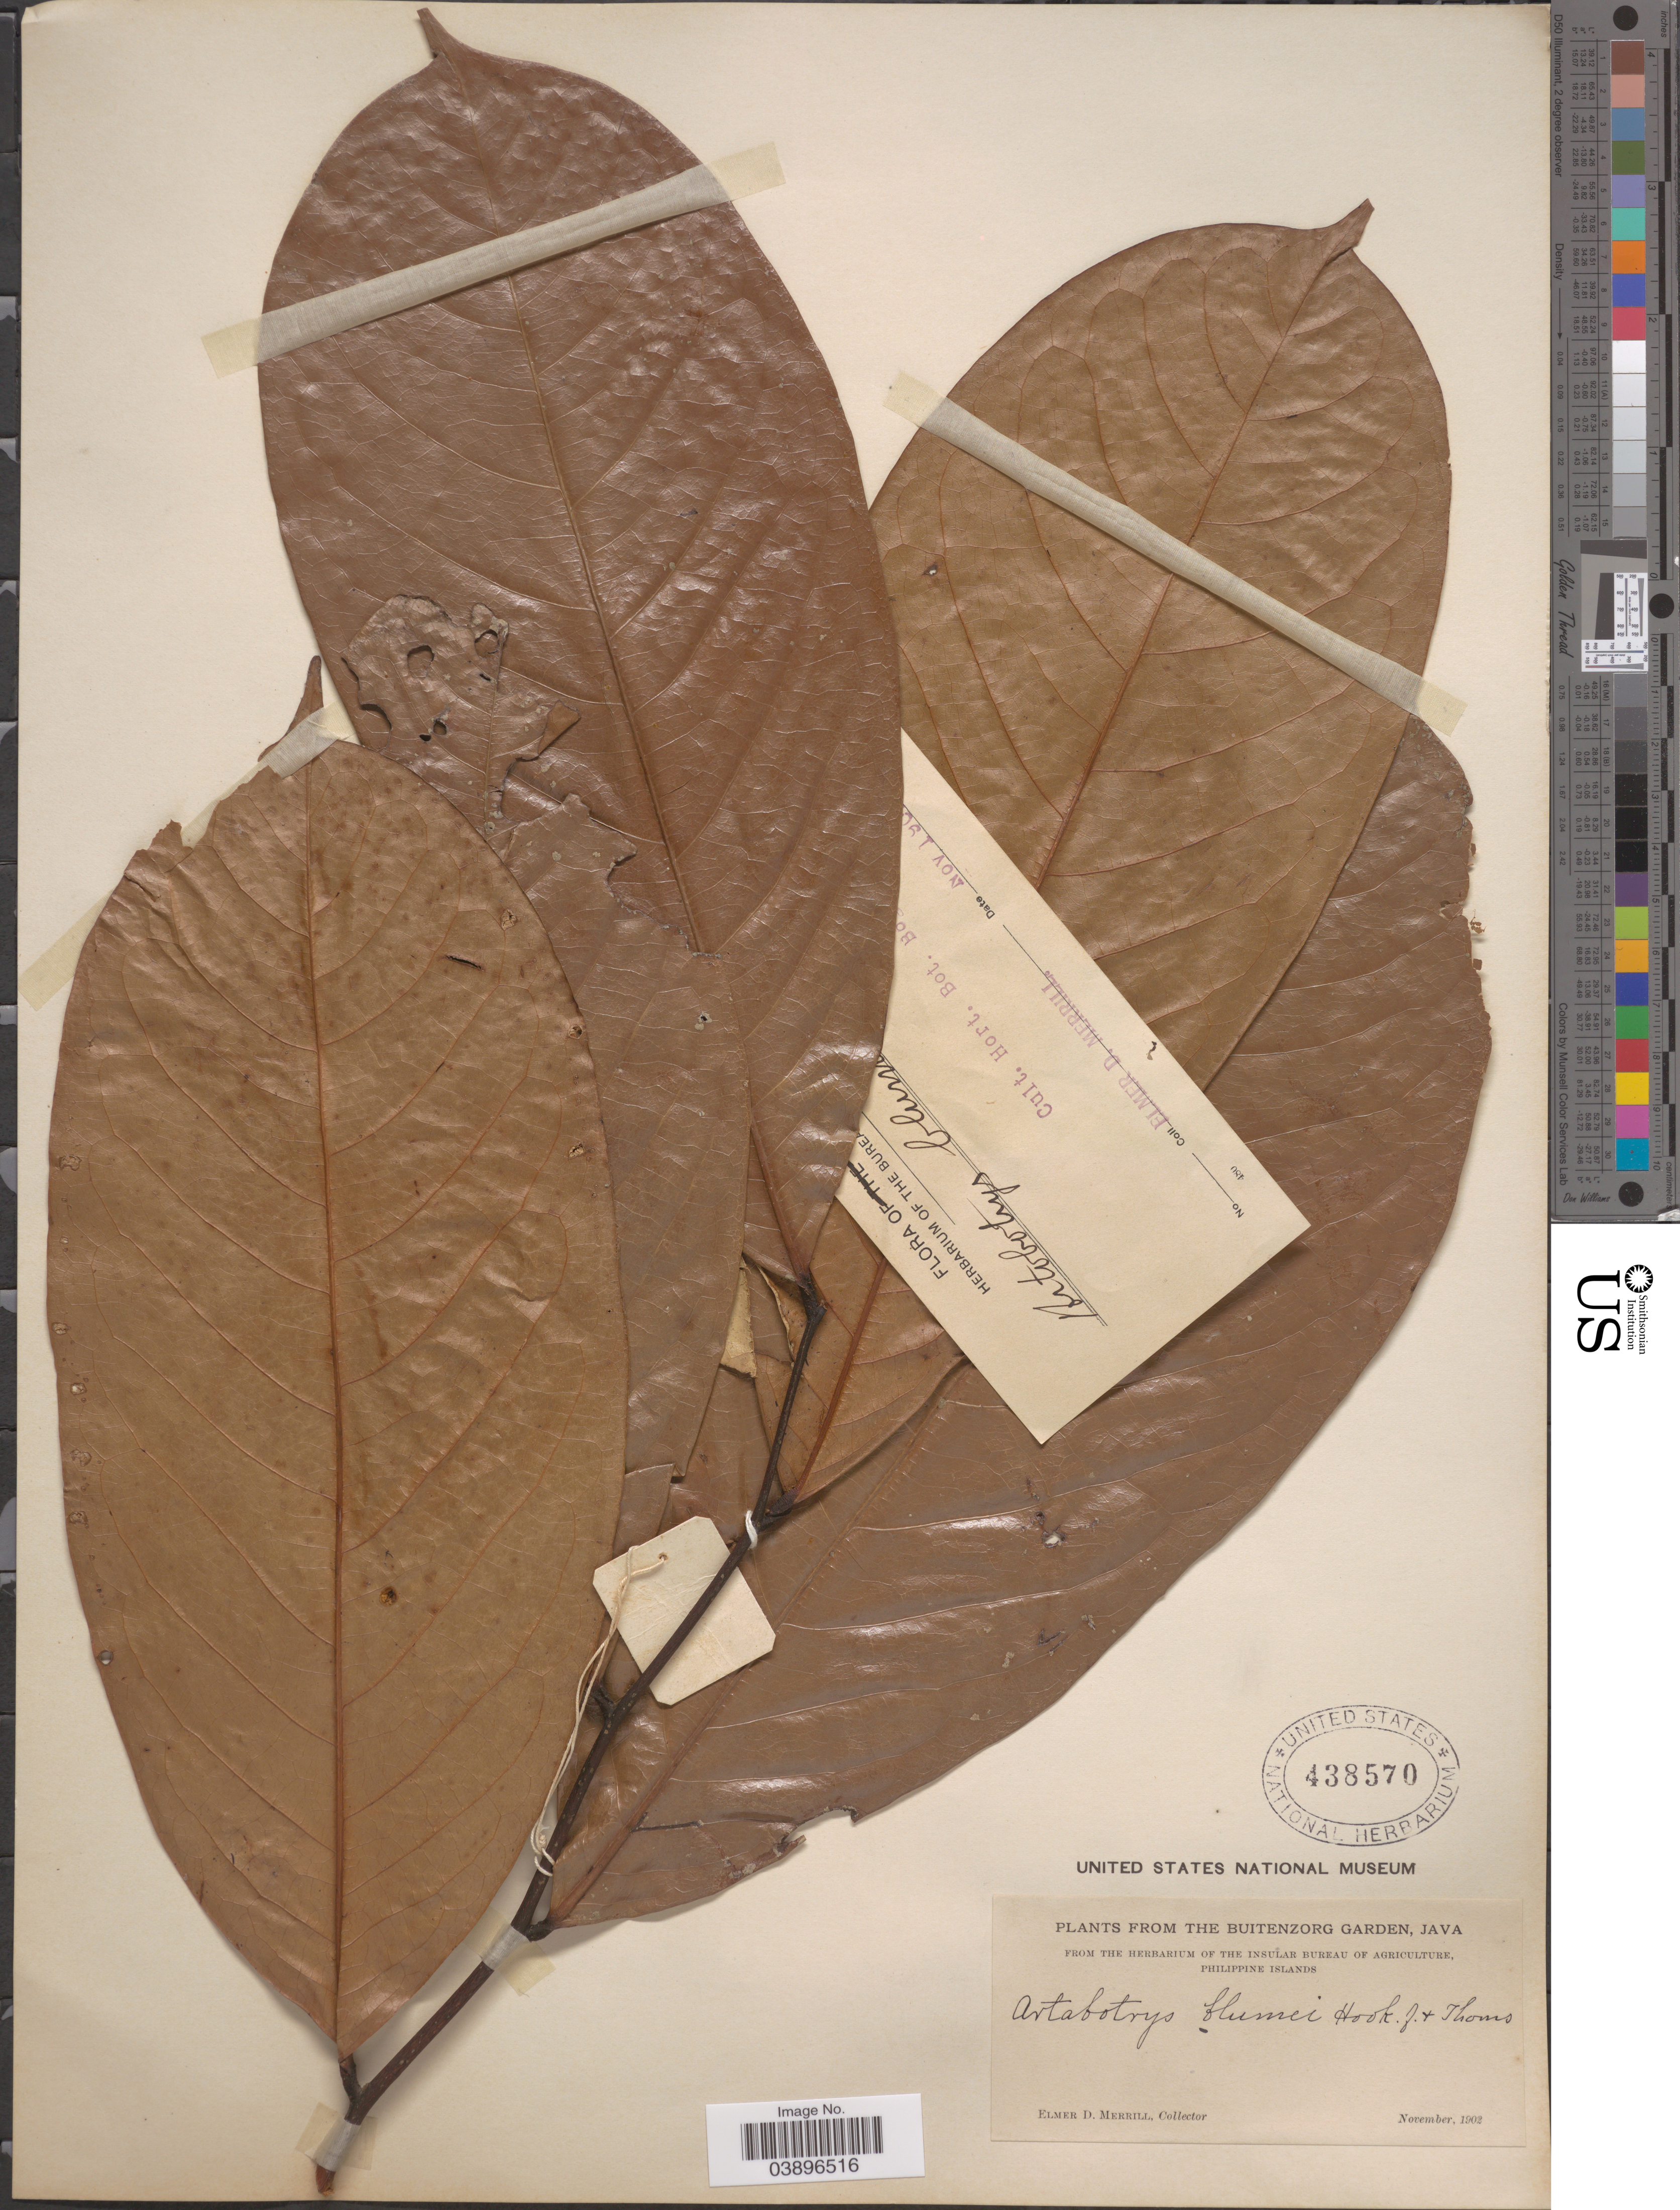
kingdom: Plantae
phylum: Tracheophyta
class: Magnoliopsida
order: Magnoliales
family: Annonaceae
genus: Artabotrys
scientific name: Artabotrys blumei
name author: Benth.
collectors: E. D. Merrill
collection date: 1902-11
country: Indonesia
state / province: Java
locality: The Buitenzorg Garden.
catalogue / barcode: US 438570